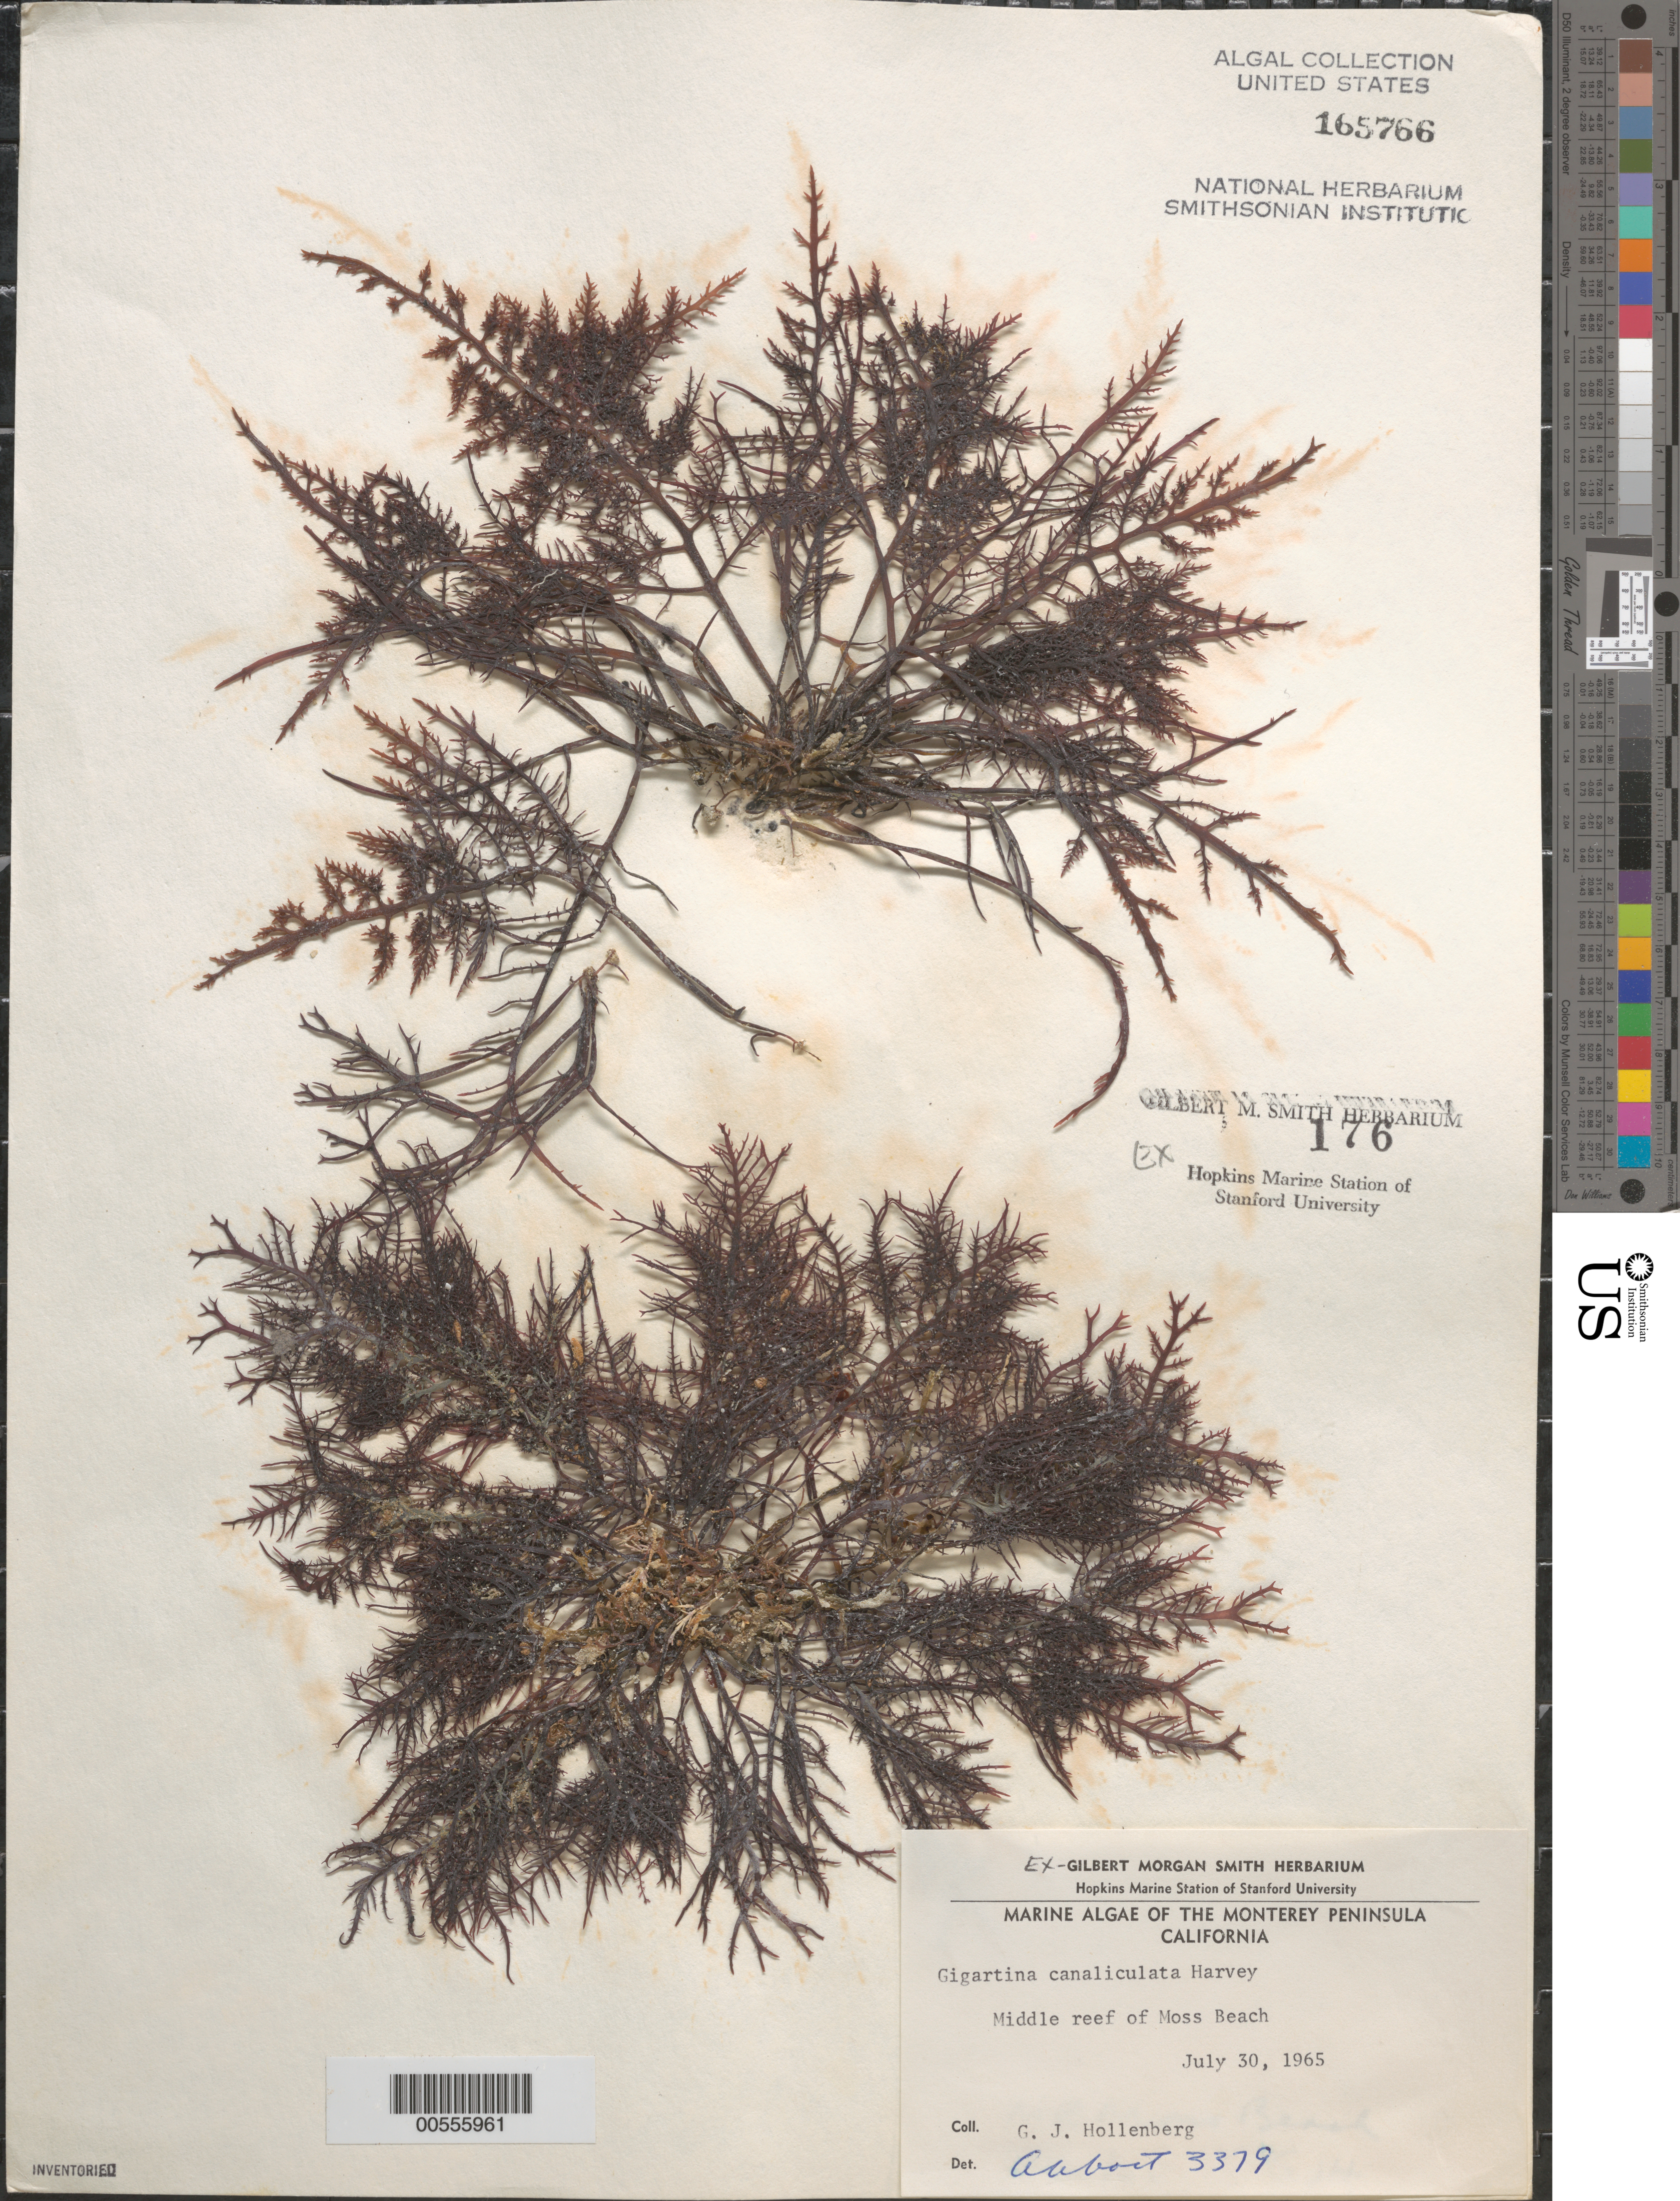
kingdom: Plantae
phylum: Rhodophyta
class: Florideophyceae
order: Gigartinales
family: Gigartinaceae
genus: Chondracanthus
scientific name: Chondracanthus canaliculatus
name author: (Harv.) Guiry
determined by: Algae name updating Project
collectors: G. Hollenberg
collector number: IAA 3379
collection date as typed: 30 Jul 1965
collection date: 1965-07-30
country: United States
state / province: California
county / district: Monterey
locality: Middle Reef of Moss Beach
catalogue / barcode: US 165766